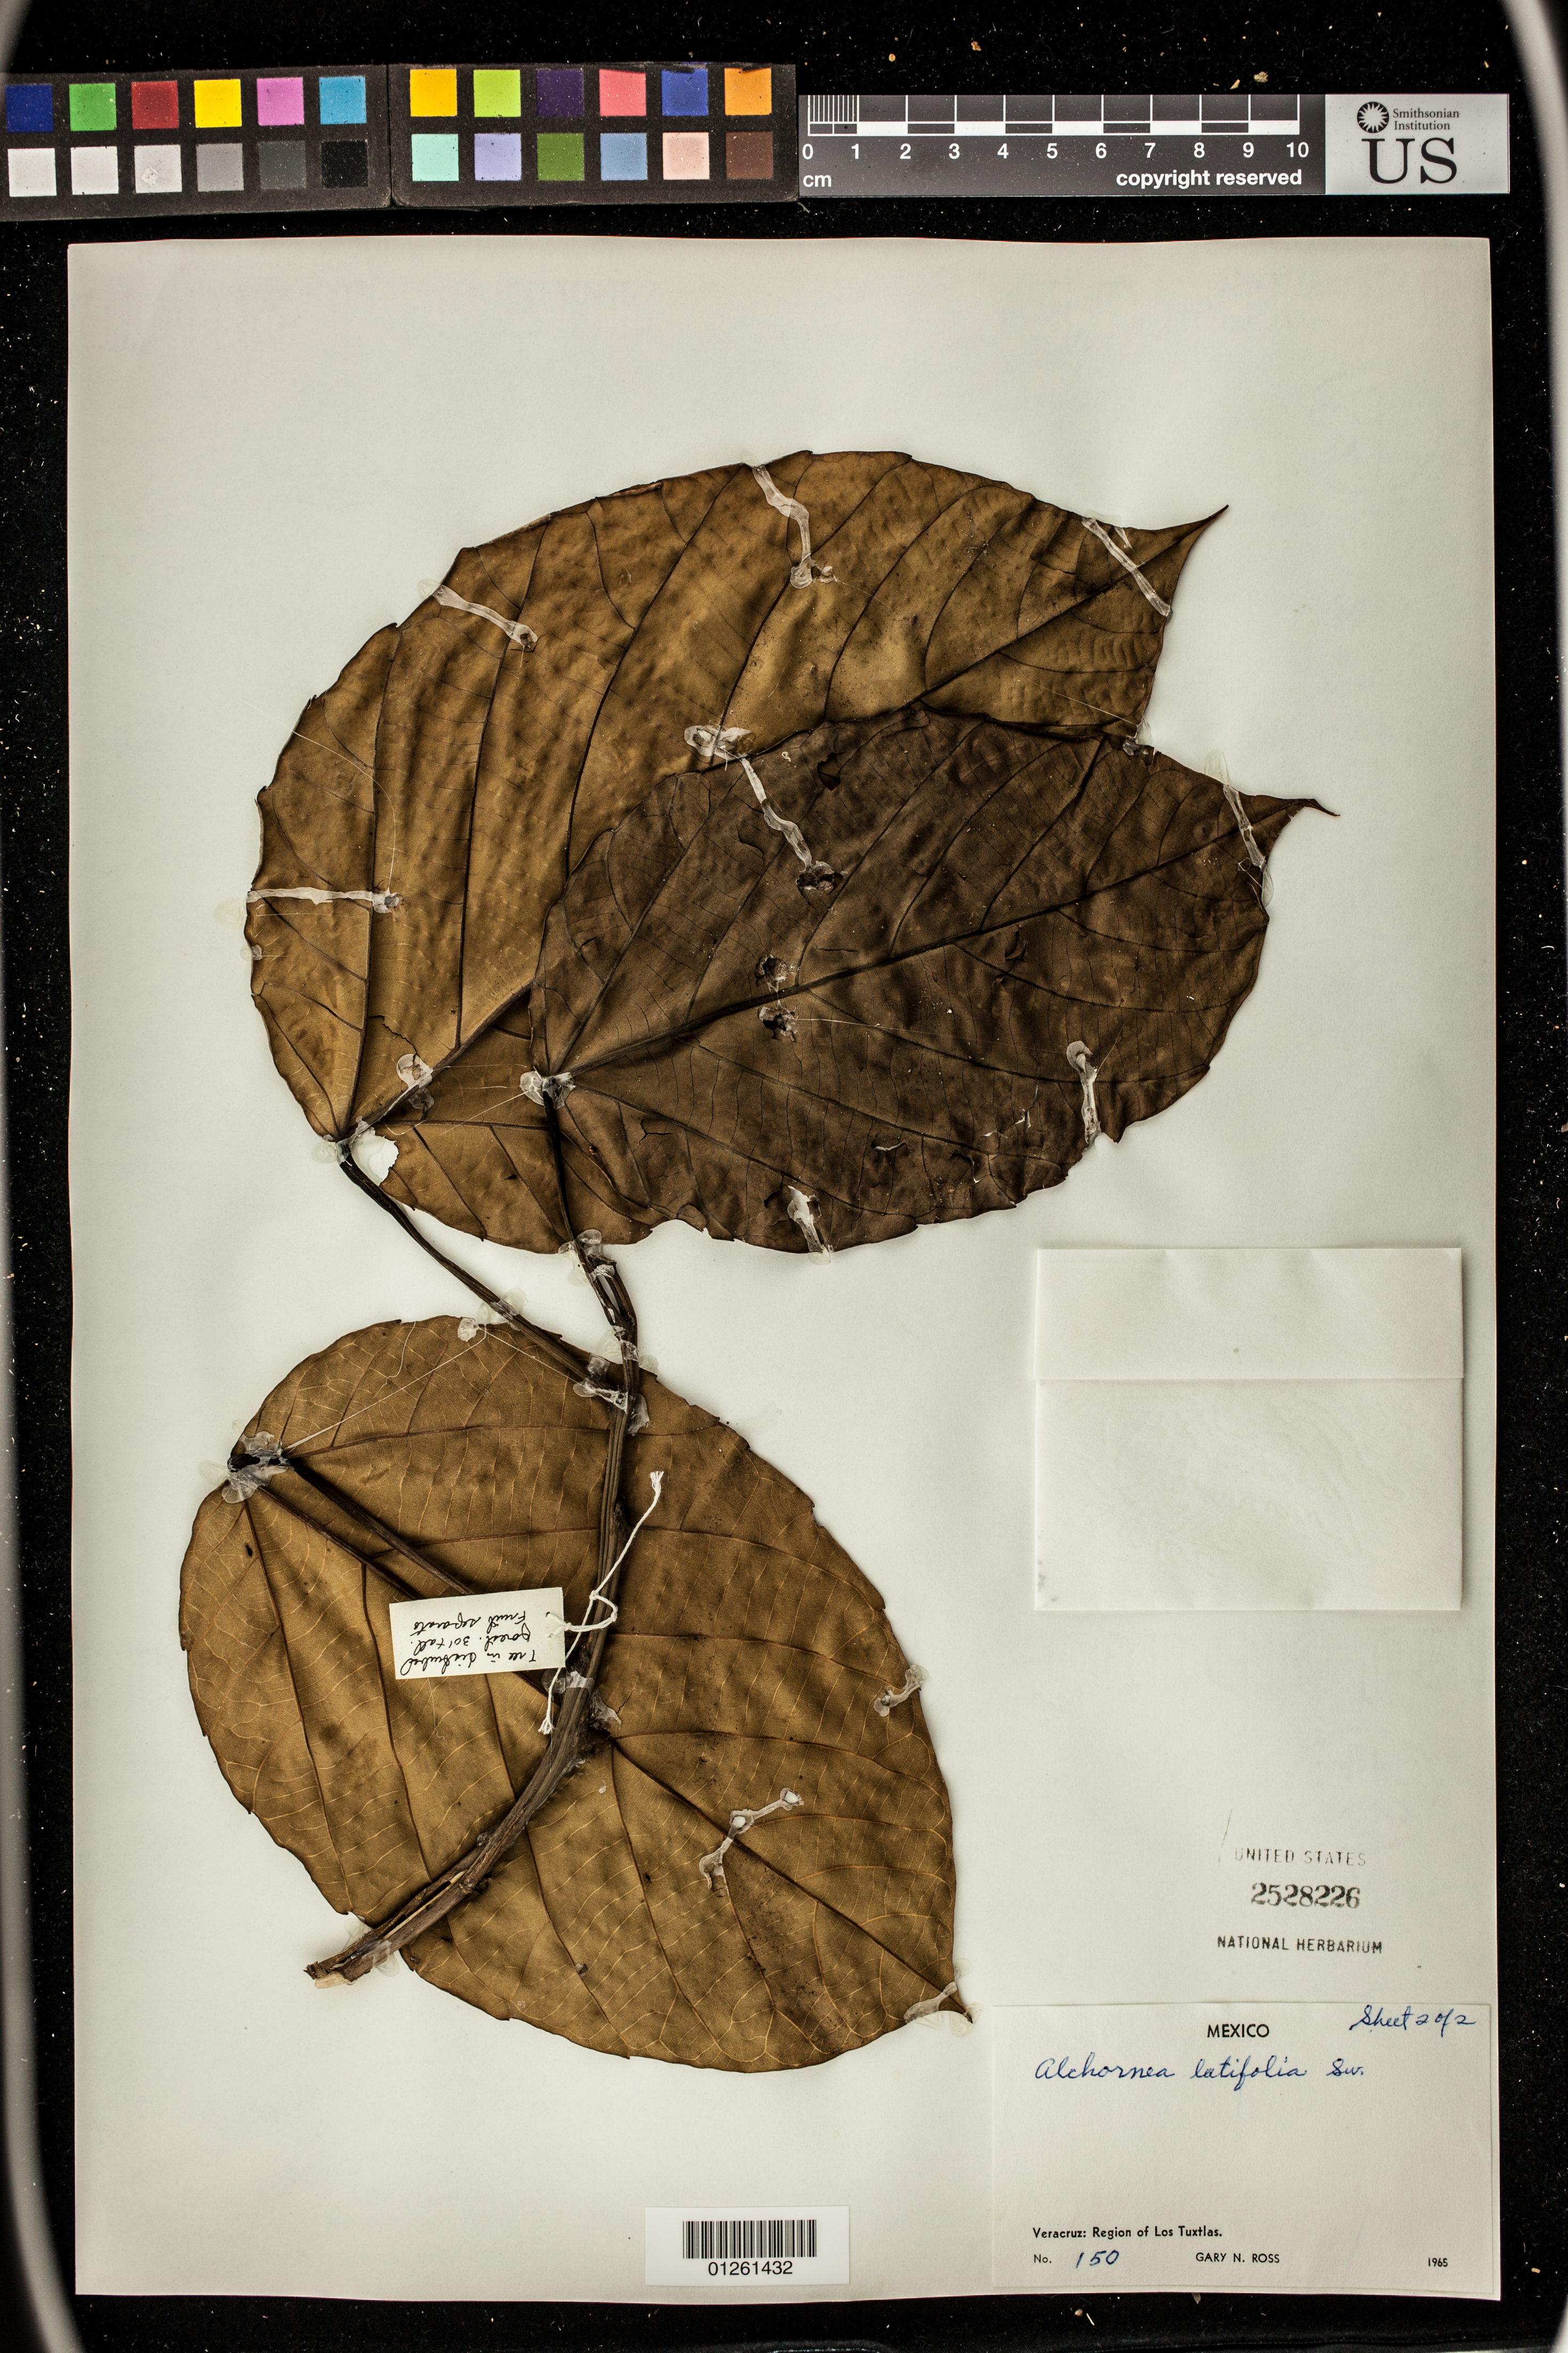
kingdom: Plantae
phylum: Tracheophyta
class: Magnoliopsida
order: Malpighiales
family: Euphorbiaceae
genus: Alchornea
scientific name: Alchornea latifolia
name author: Sw.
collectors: G. N. Ross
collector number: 150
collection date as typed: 1965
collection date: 1965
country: Mexico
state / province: Veracruz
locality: Region of los tuxtlas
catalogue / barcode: US 2528226